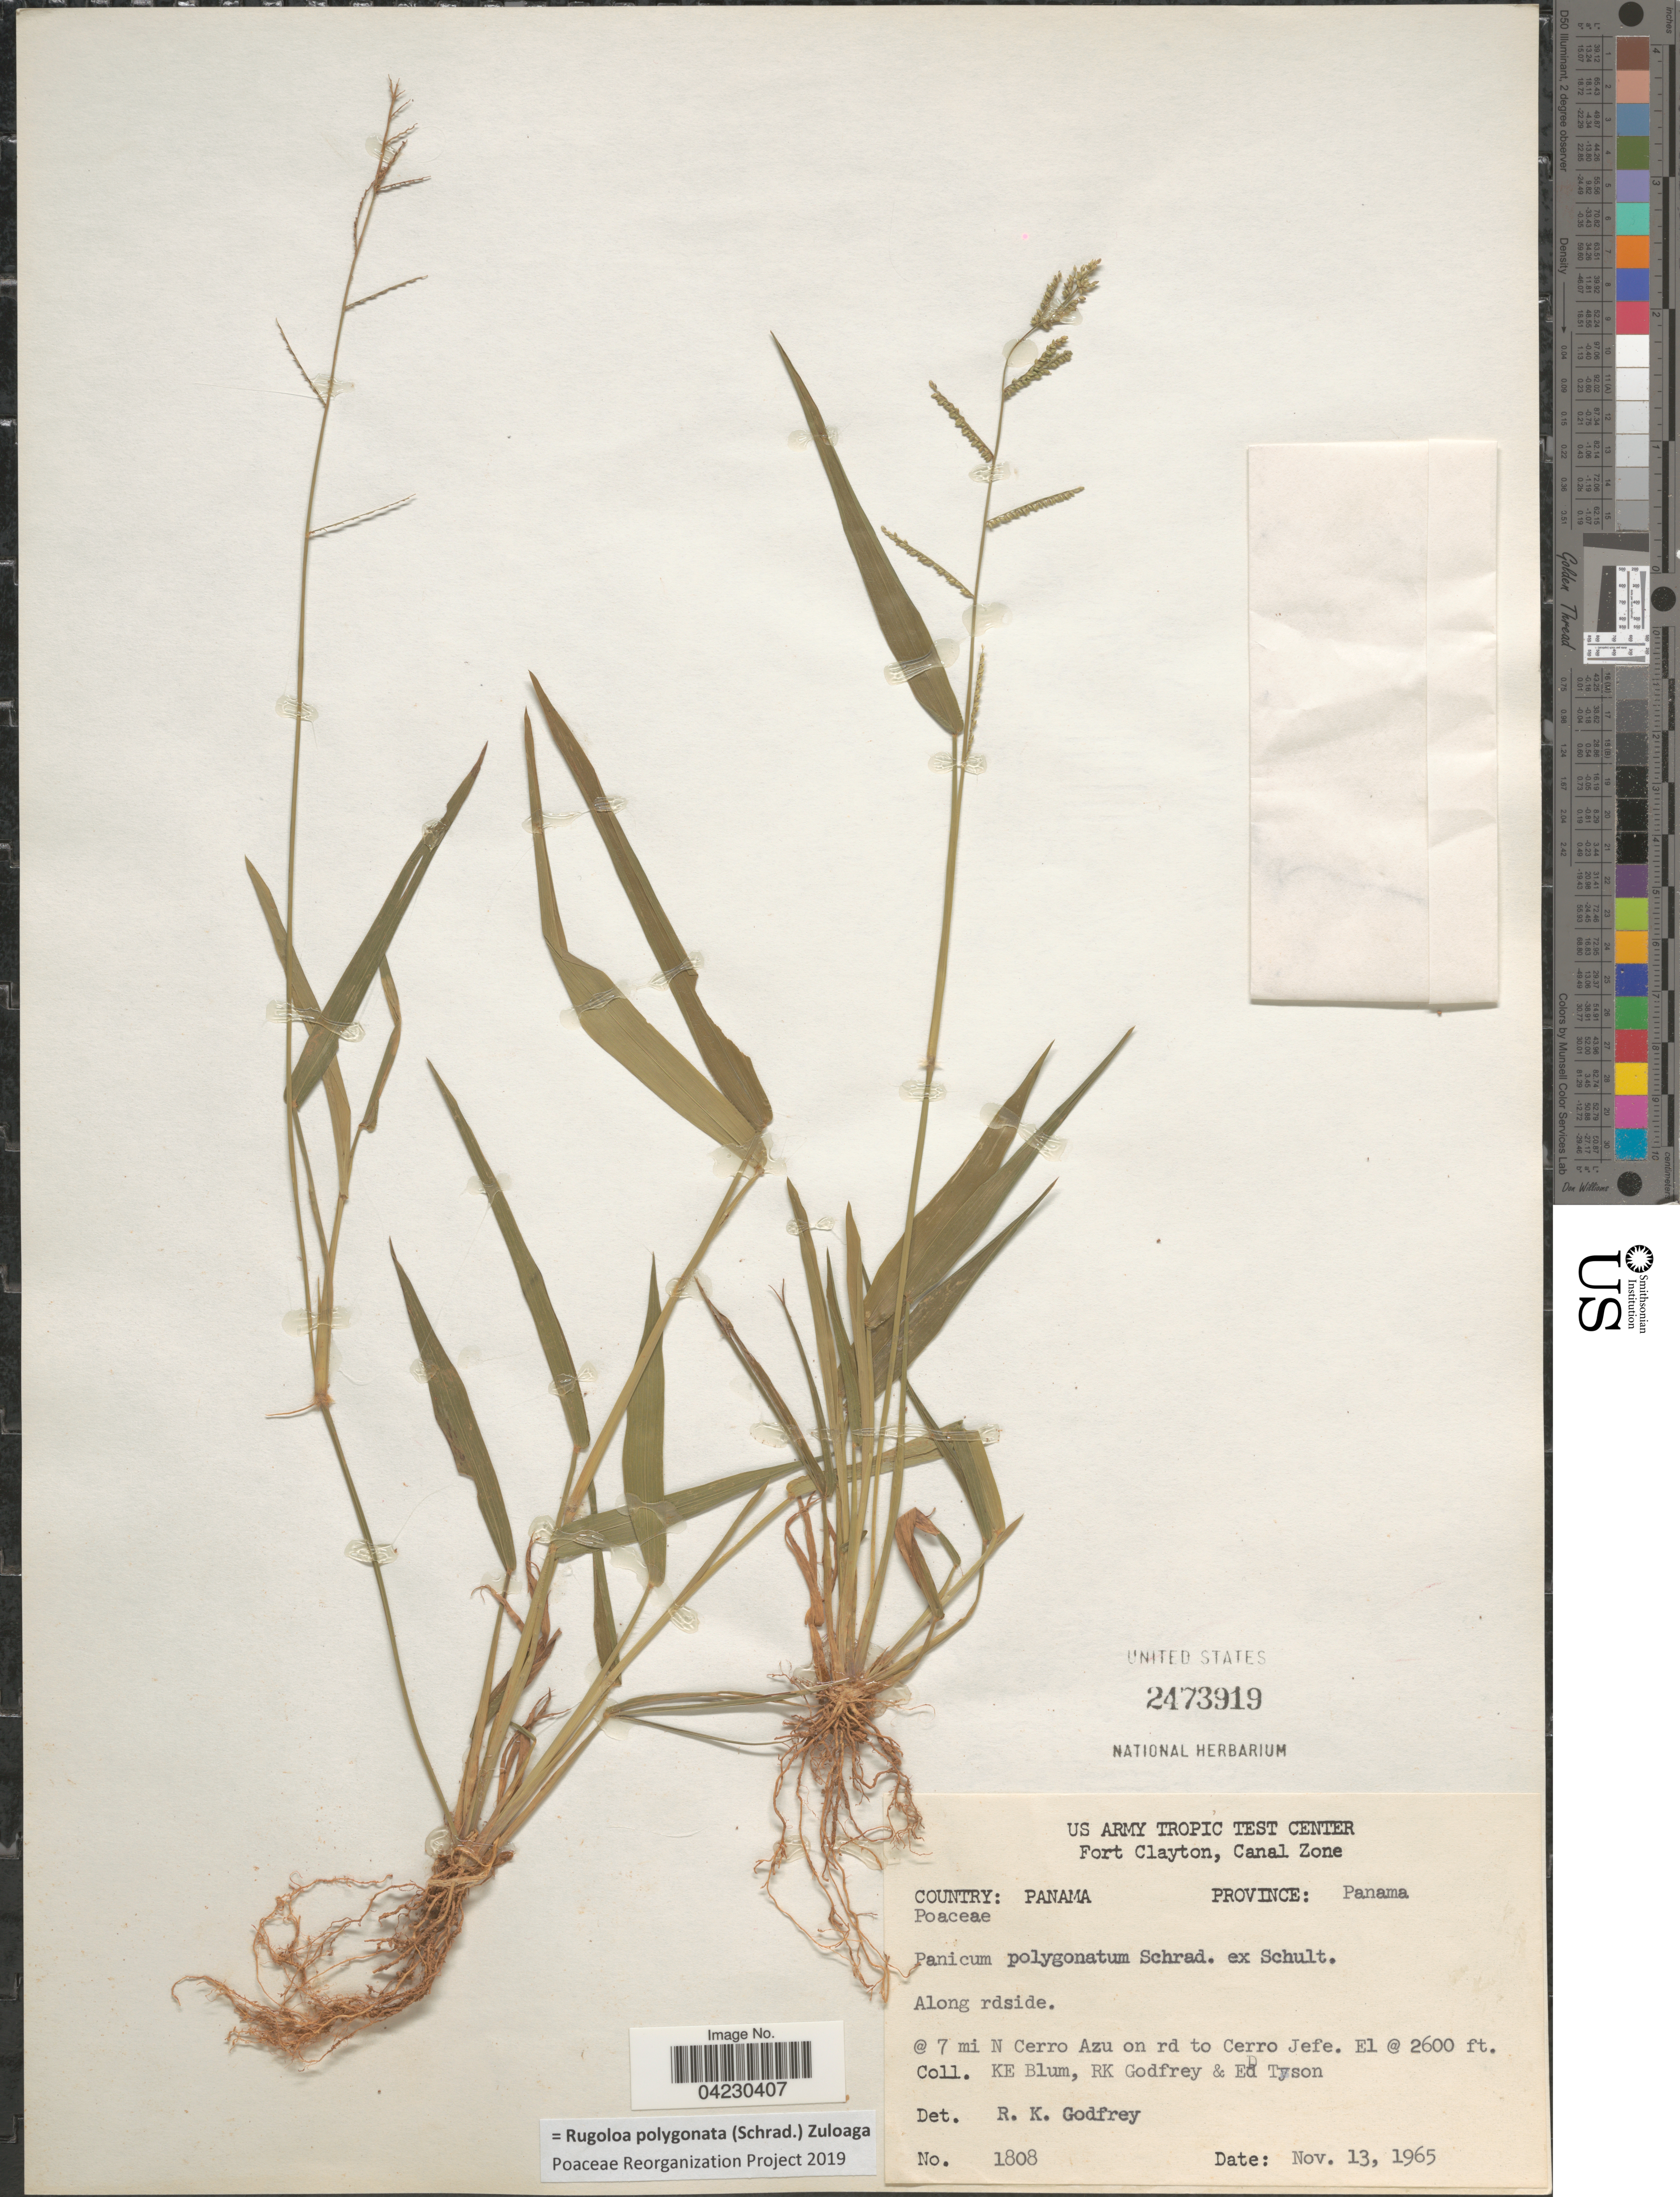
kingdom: Plantae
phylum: Tracheophyta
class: Liliopsida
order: Poales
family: Poaceae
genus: Rugoloa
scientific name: Rugoloa polygonata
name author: (Schrad.) Zuloaga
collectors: K. E. Blum, R. K. Godfrey & E. Tyson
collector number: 1808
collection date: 1965-11-13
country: Panama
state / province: Panamá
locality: Along roadside. @ 7 mi N Cerro Azu on rd to Cerro Jefe.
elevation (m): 792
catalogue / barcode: US 2473919